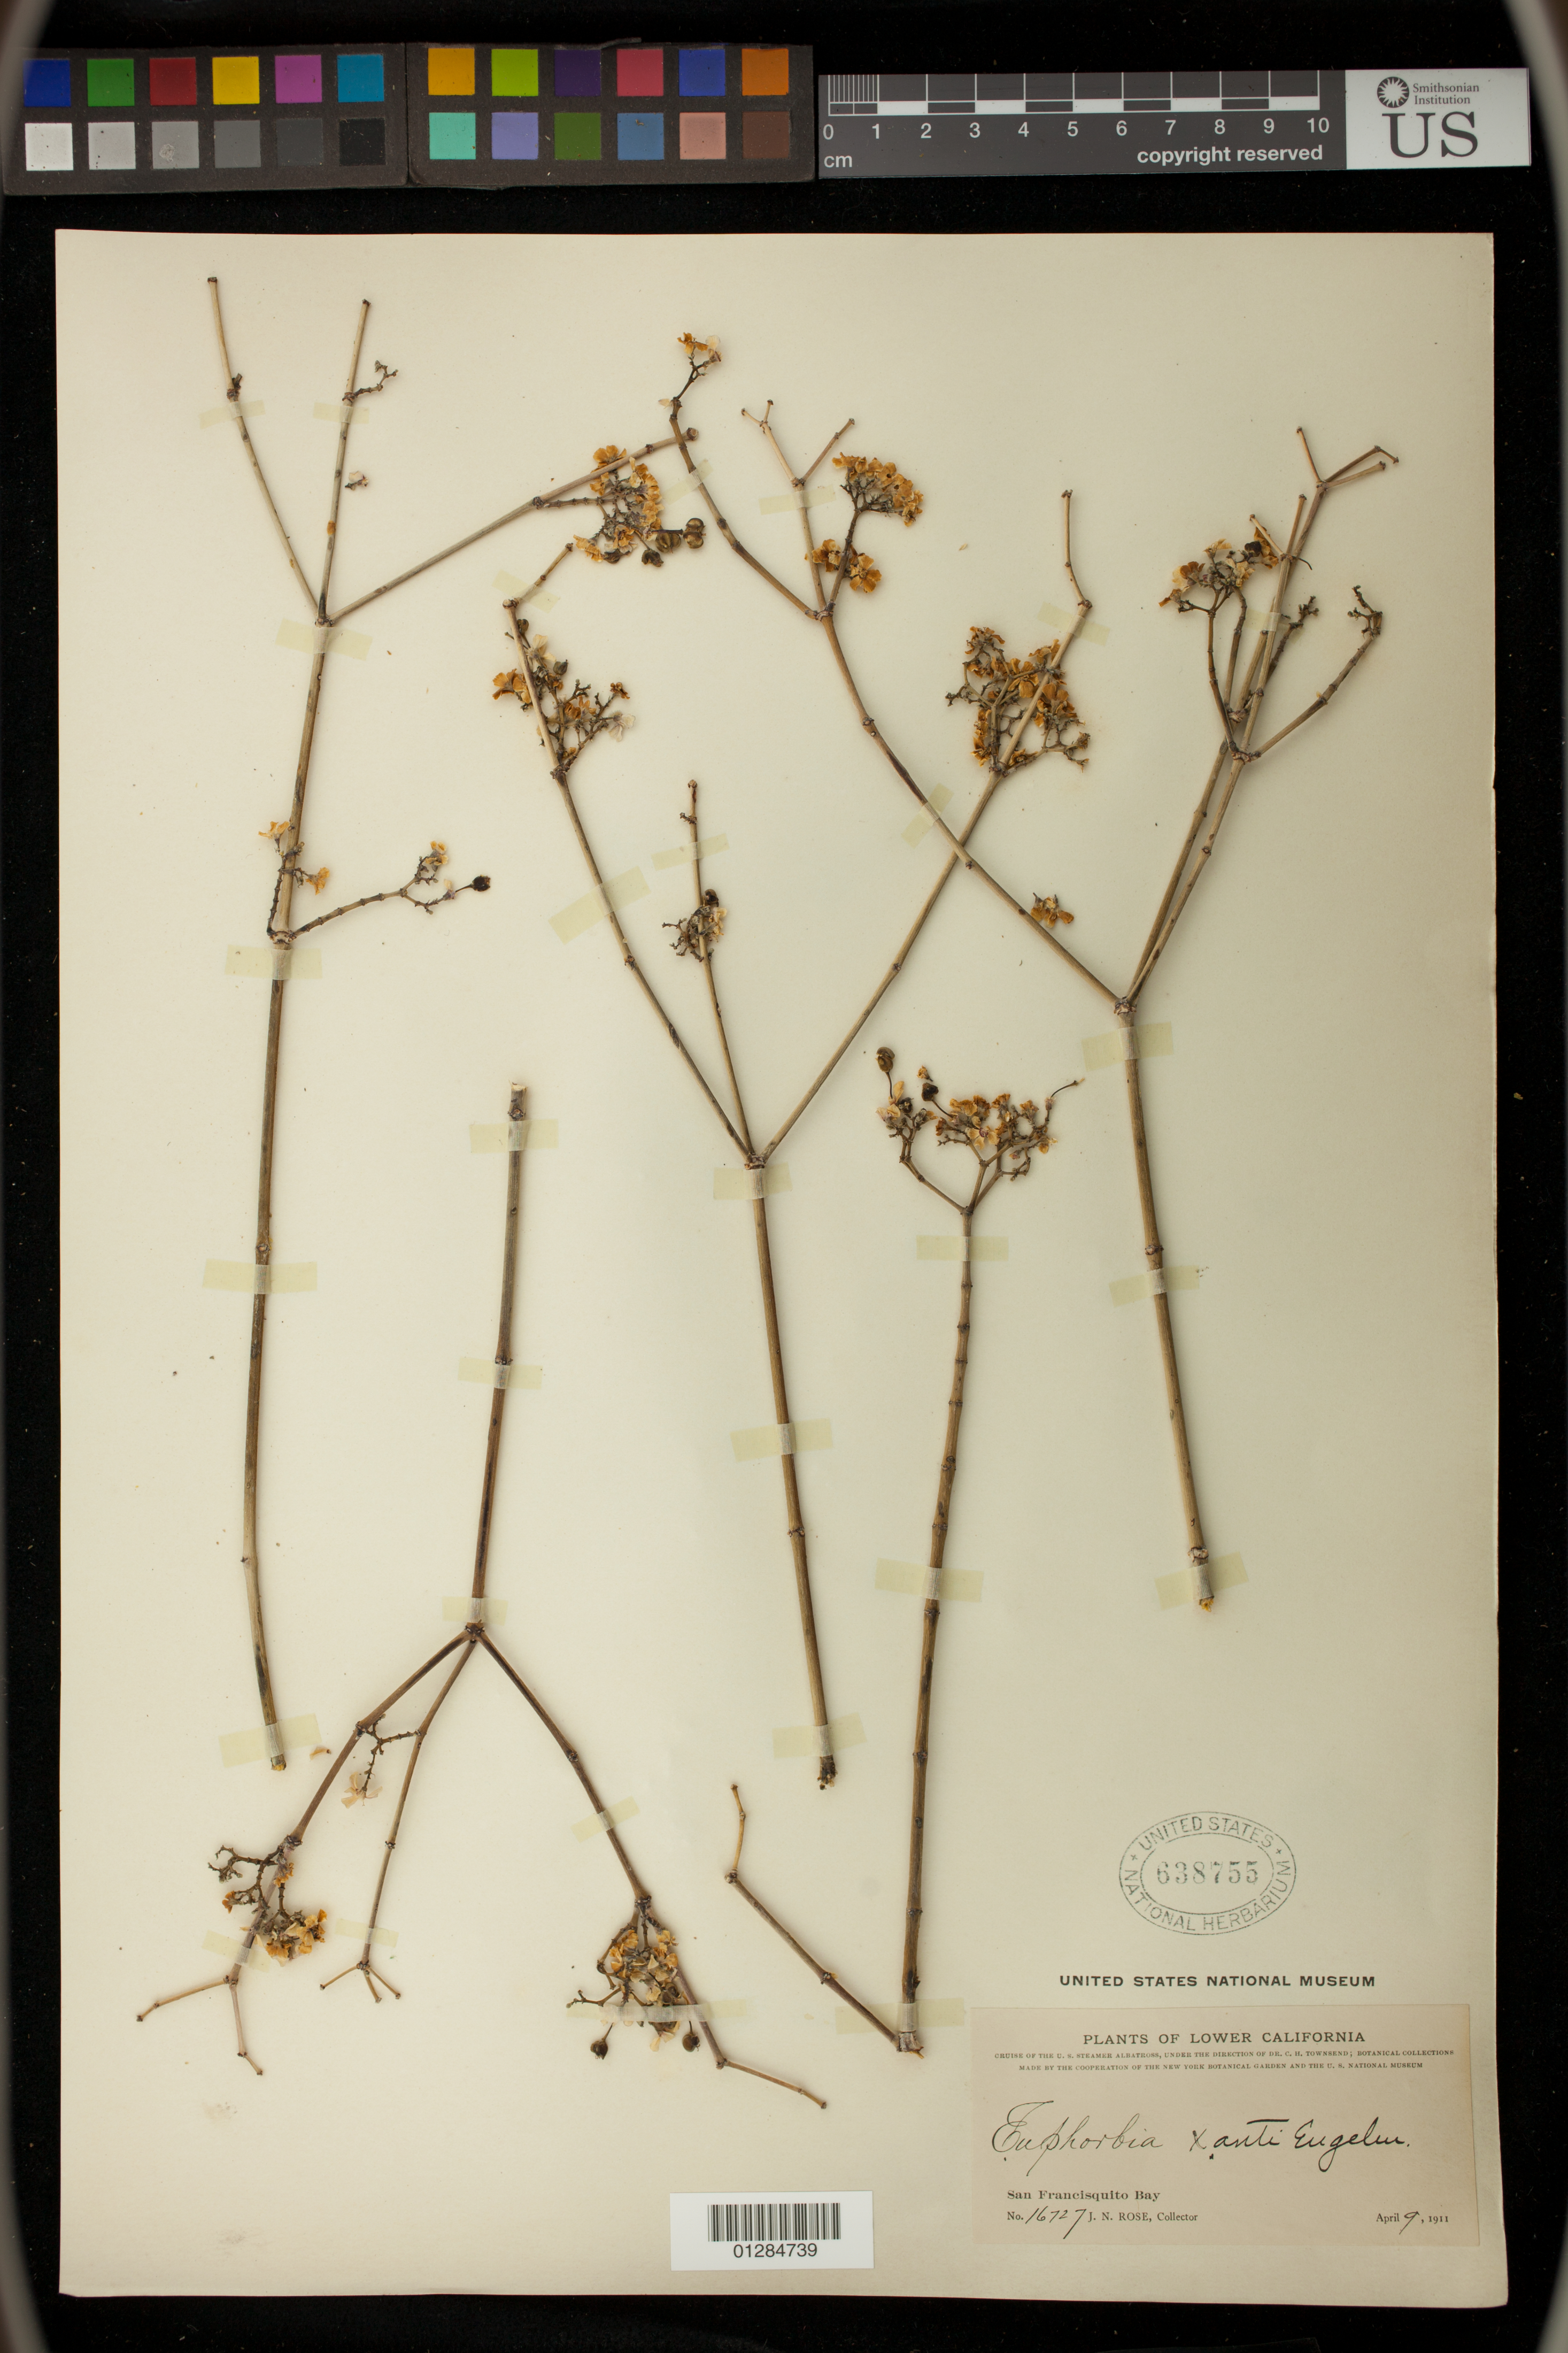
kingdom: Plantae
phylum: Tracheophyta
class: Magnoliopsida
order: Malpighiales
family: Euphorbiaceae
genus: Euphorbia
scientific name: Euphorbia xanti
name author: Engelm. ex Boiss.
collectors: J. N. Rose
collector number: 16727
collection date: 1911-04-09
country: Mexico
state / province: Baja California Norte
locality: San Francisquito Bay.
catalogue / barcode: US 638755